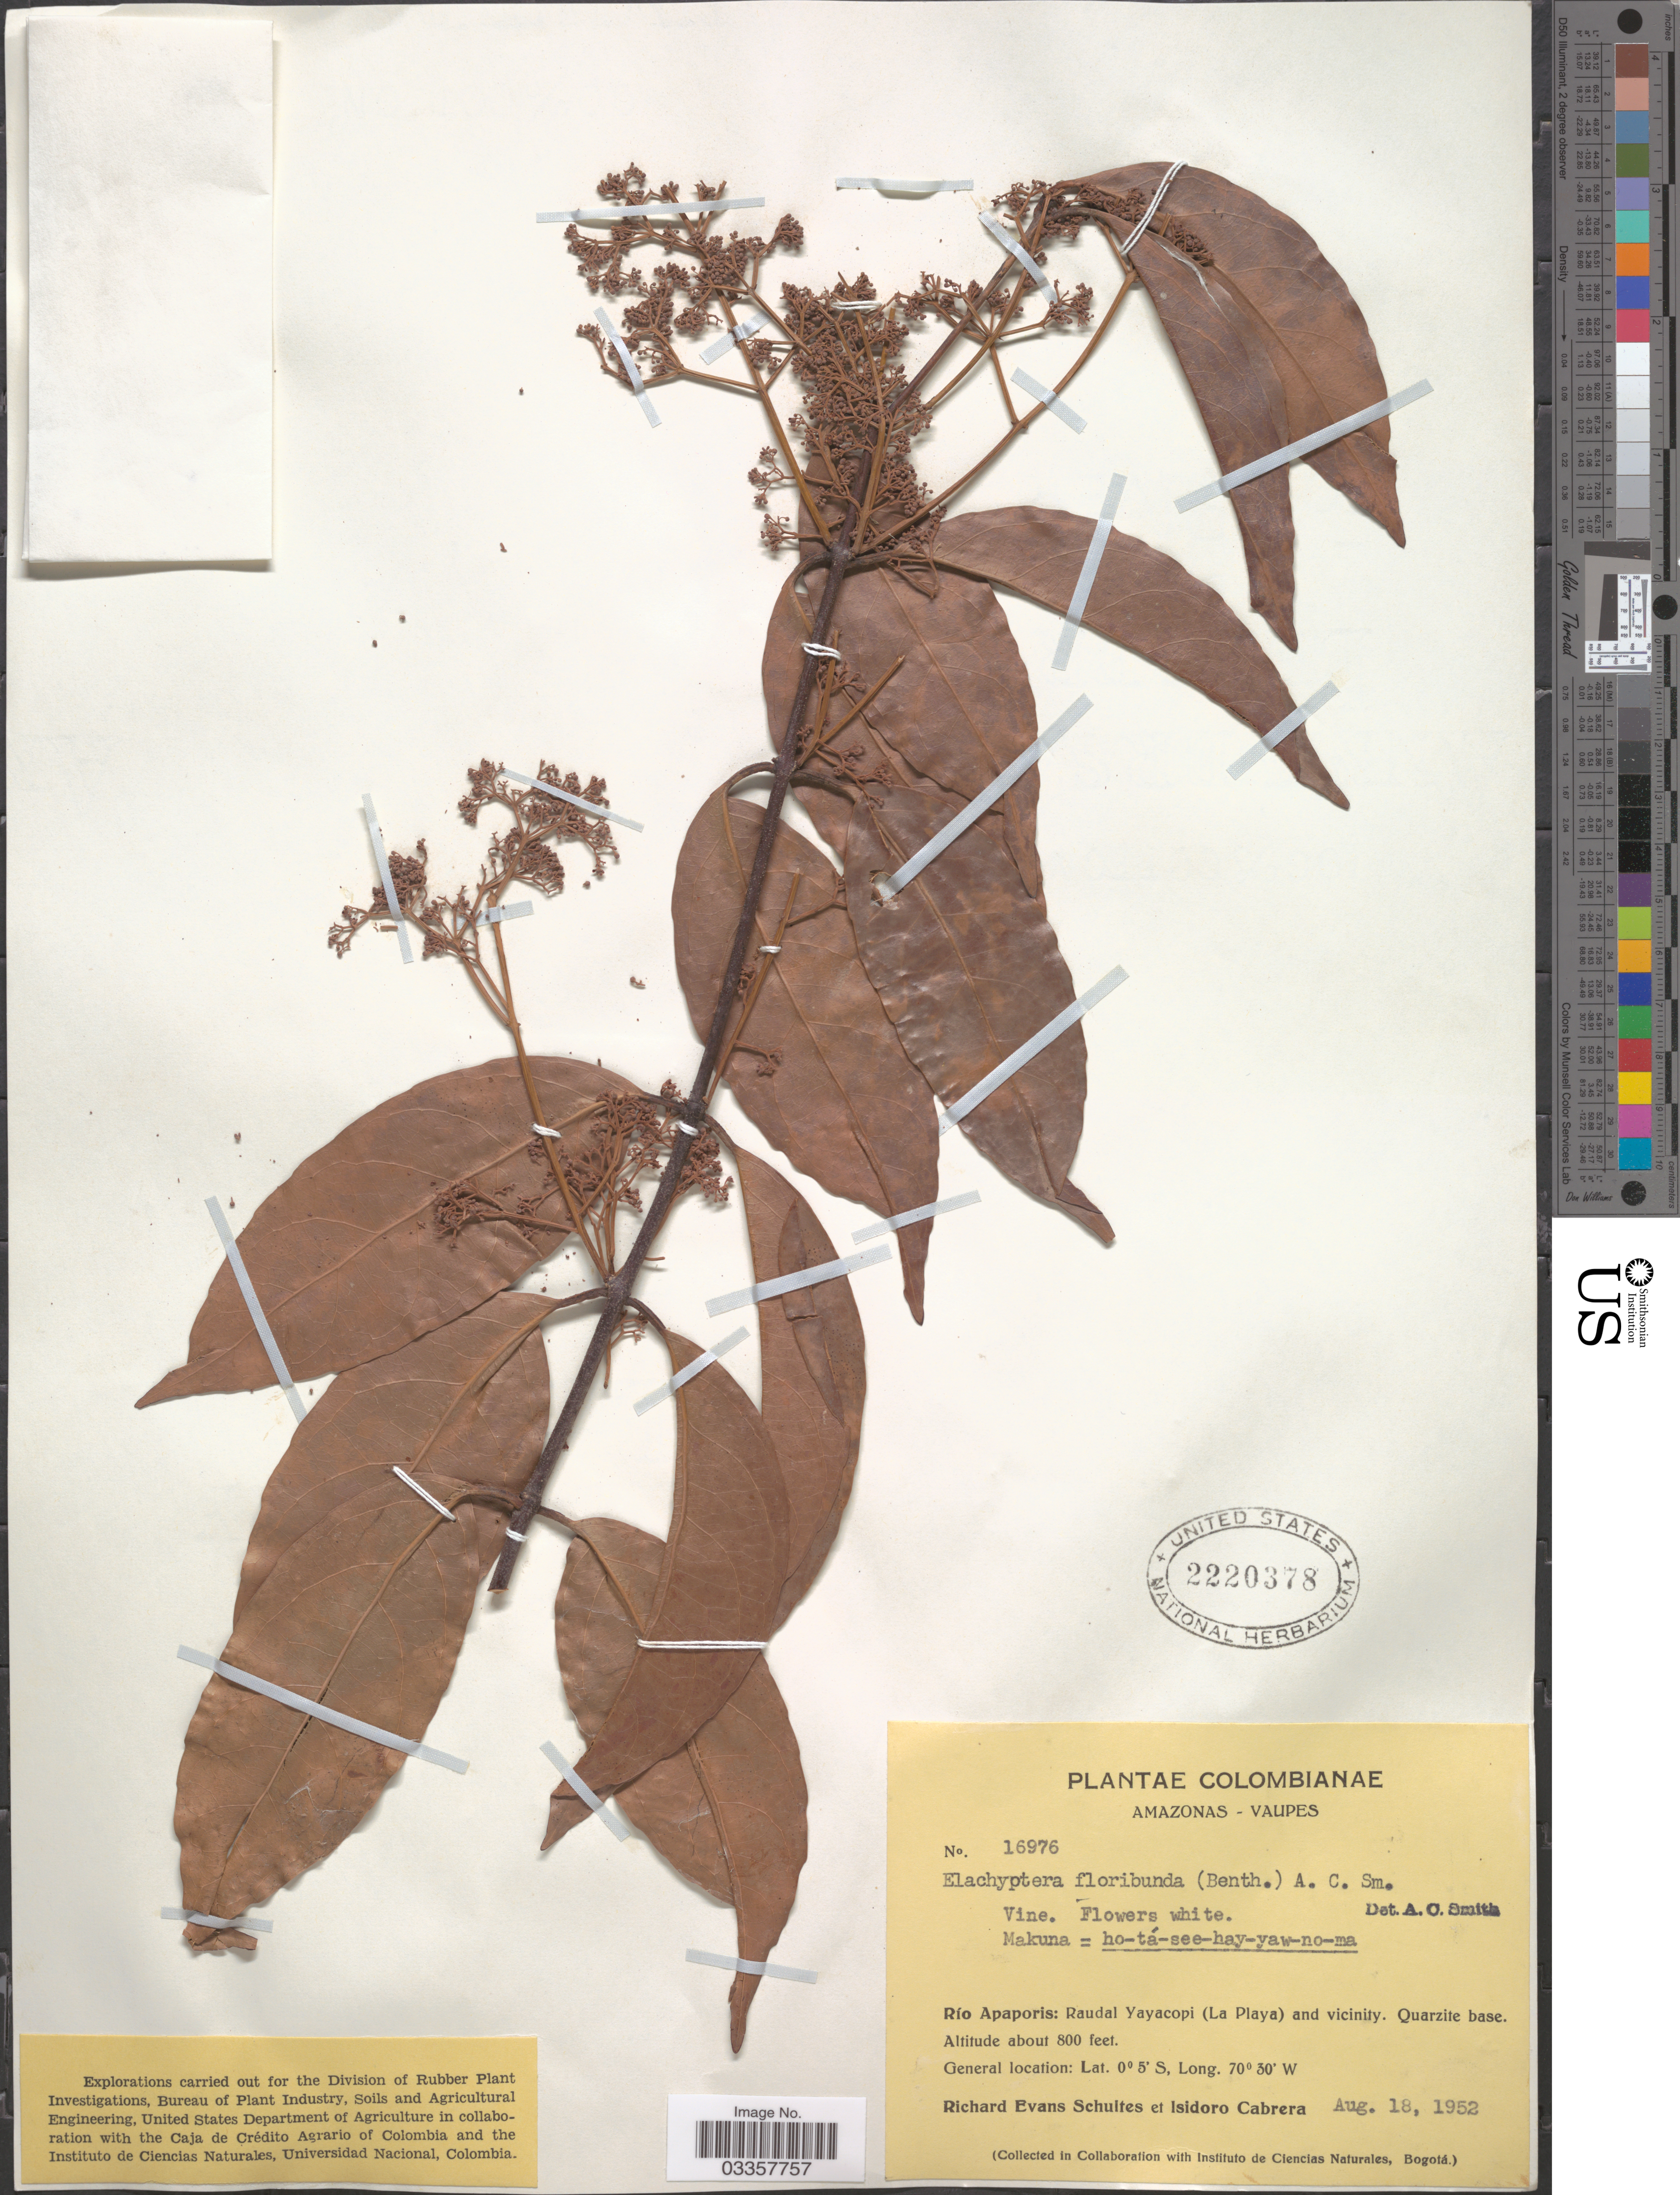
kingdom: Plantae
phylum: Tracheophyta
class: Magnoliopsida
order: Celastrales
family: Celastraceae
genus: Elachyptera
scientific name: Elachyptera floribunda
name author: (Benth.) A.C. Sm.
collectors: R. E. Schultes & I. Cabrera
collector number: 16976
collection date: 1952-08-18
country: Colombia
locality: Amazonas - Vaupes. Río Apaporis: Raudal Yayacopi (La Playa) and vicinity. Quarzite base.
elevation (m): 244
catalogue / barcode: US 2220378